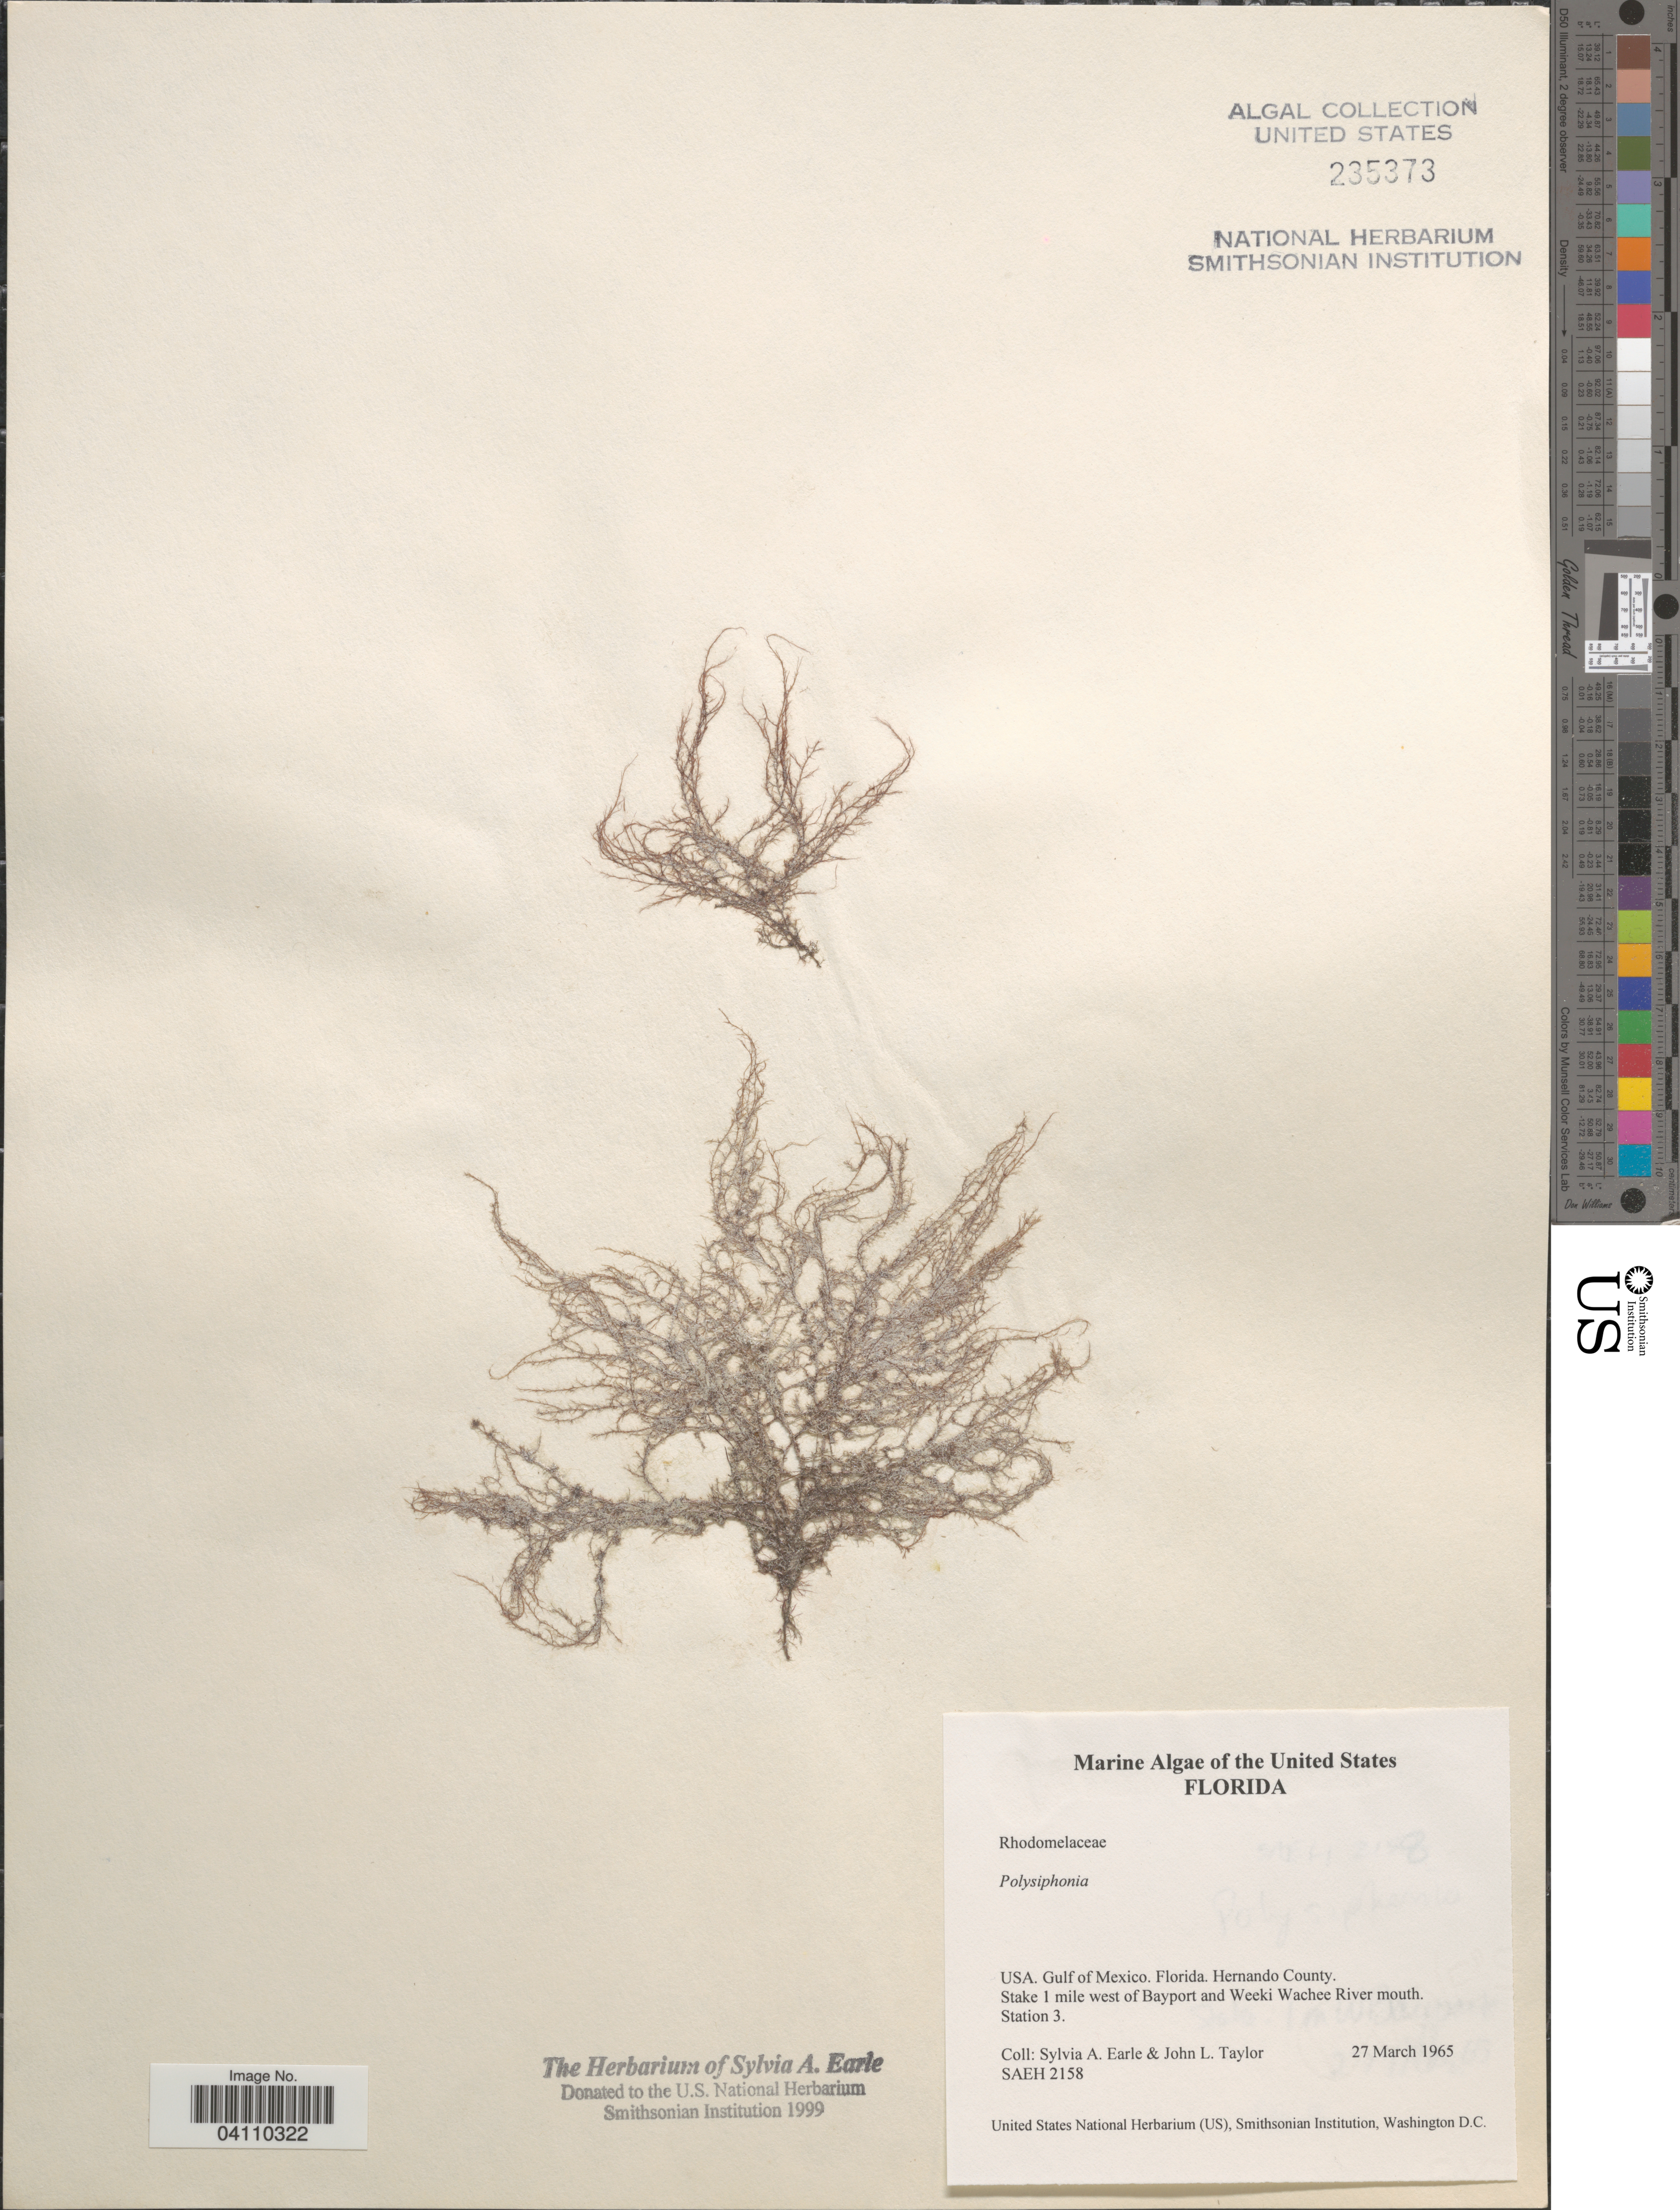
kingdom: Plantae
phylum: Rhodophyta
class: Florideophyceae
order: Ceramiales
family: Rhodomelaceae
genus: Polysiphonia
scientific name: Polysiphonia sp.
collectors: S. A. Earle & J. L. Taylor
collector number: SAEH2158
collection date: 1965-03-27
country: United States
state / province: Florida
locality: Gulf of Mexico. Hernando County. Stake 1 mile west of Bayport and Weeki Wachee River mouth. Station 3.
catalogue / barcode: US 235373